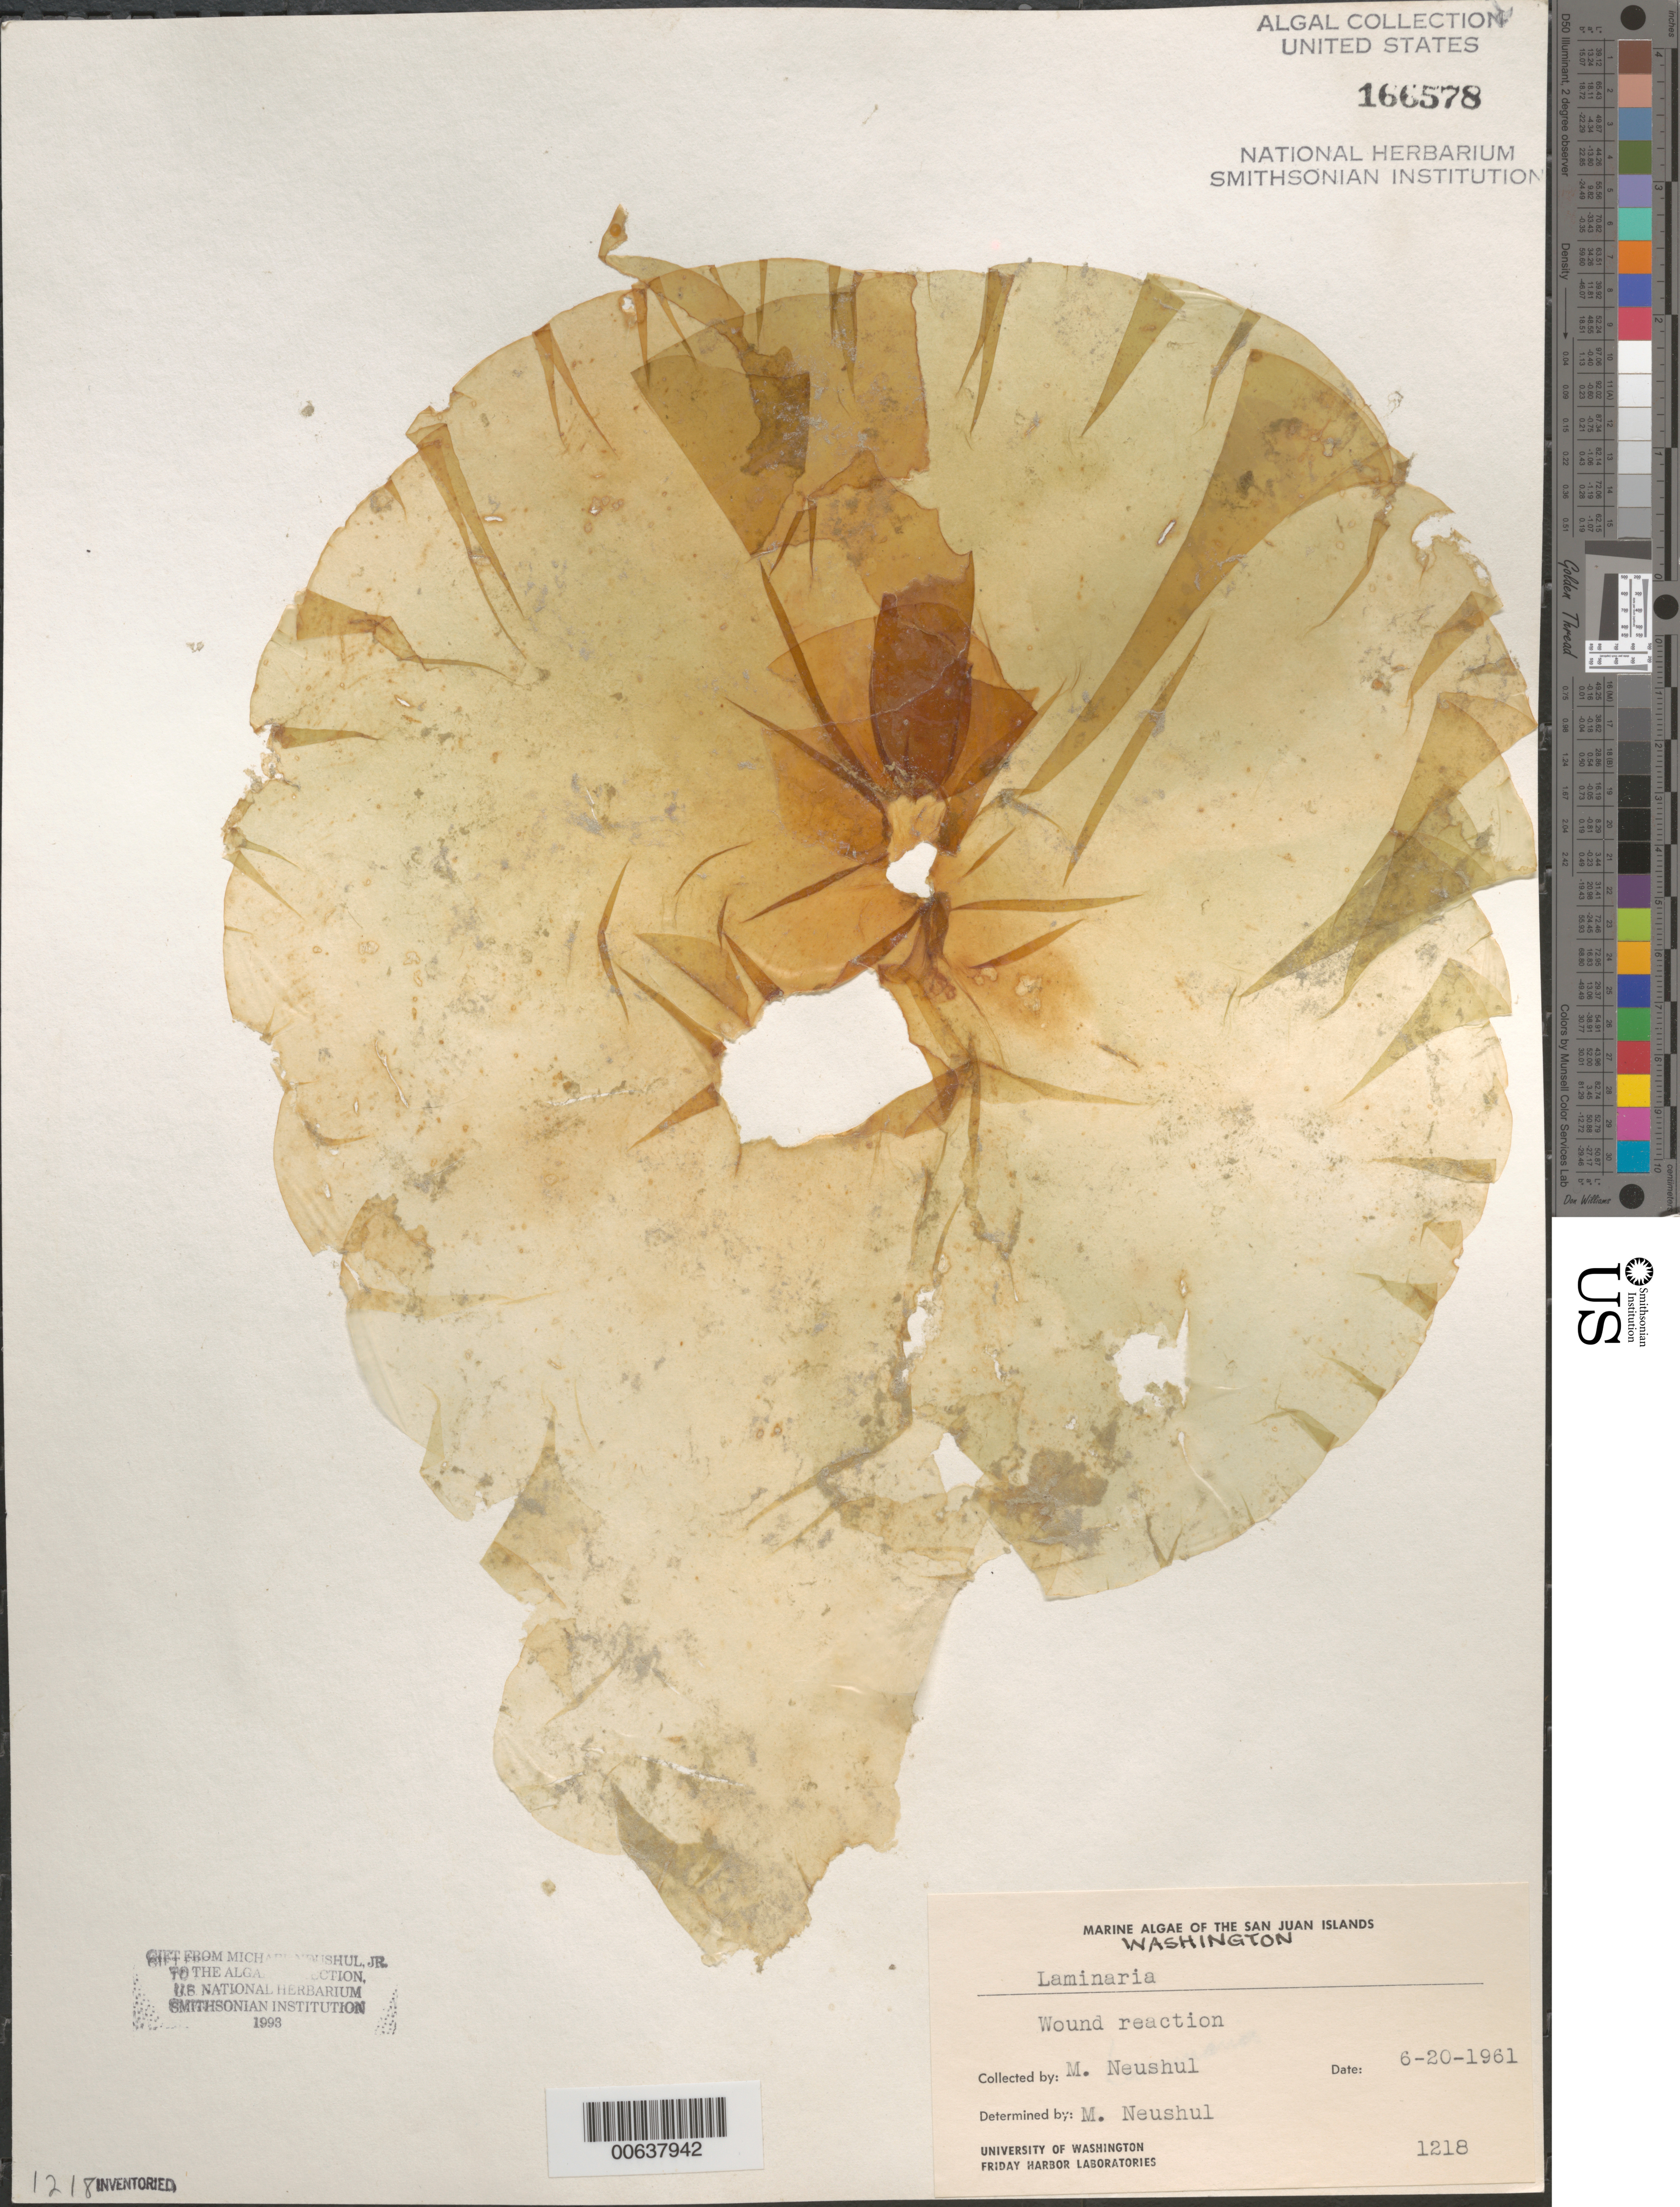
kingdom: Chromista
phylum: Ochrophyta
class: Phaeophyceae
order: Laminariales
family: Laminariaceae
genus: Laminaria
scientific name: Laminaria sp.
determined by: Neushul, M.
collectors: M. Neushul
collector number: Neushul 1218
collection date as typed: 20 Jun 1961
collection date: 1961-06-20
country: United States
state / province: Washington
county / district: San Juan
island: San Juan Islands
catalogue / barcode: US 166578